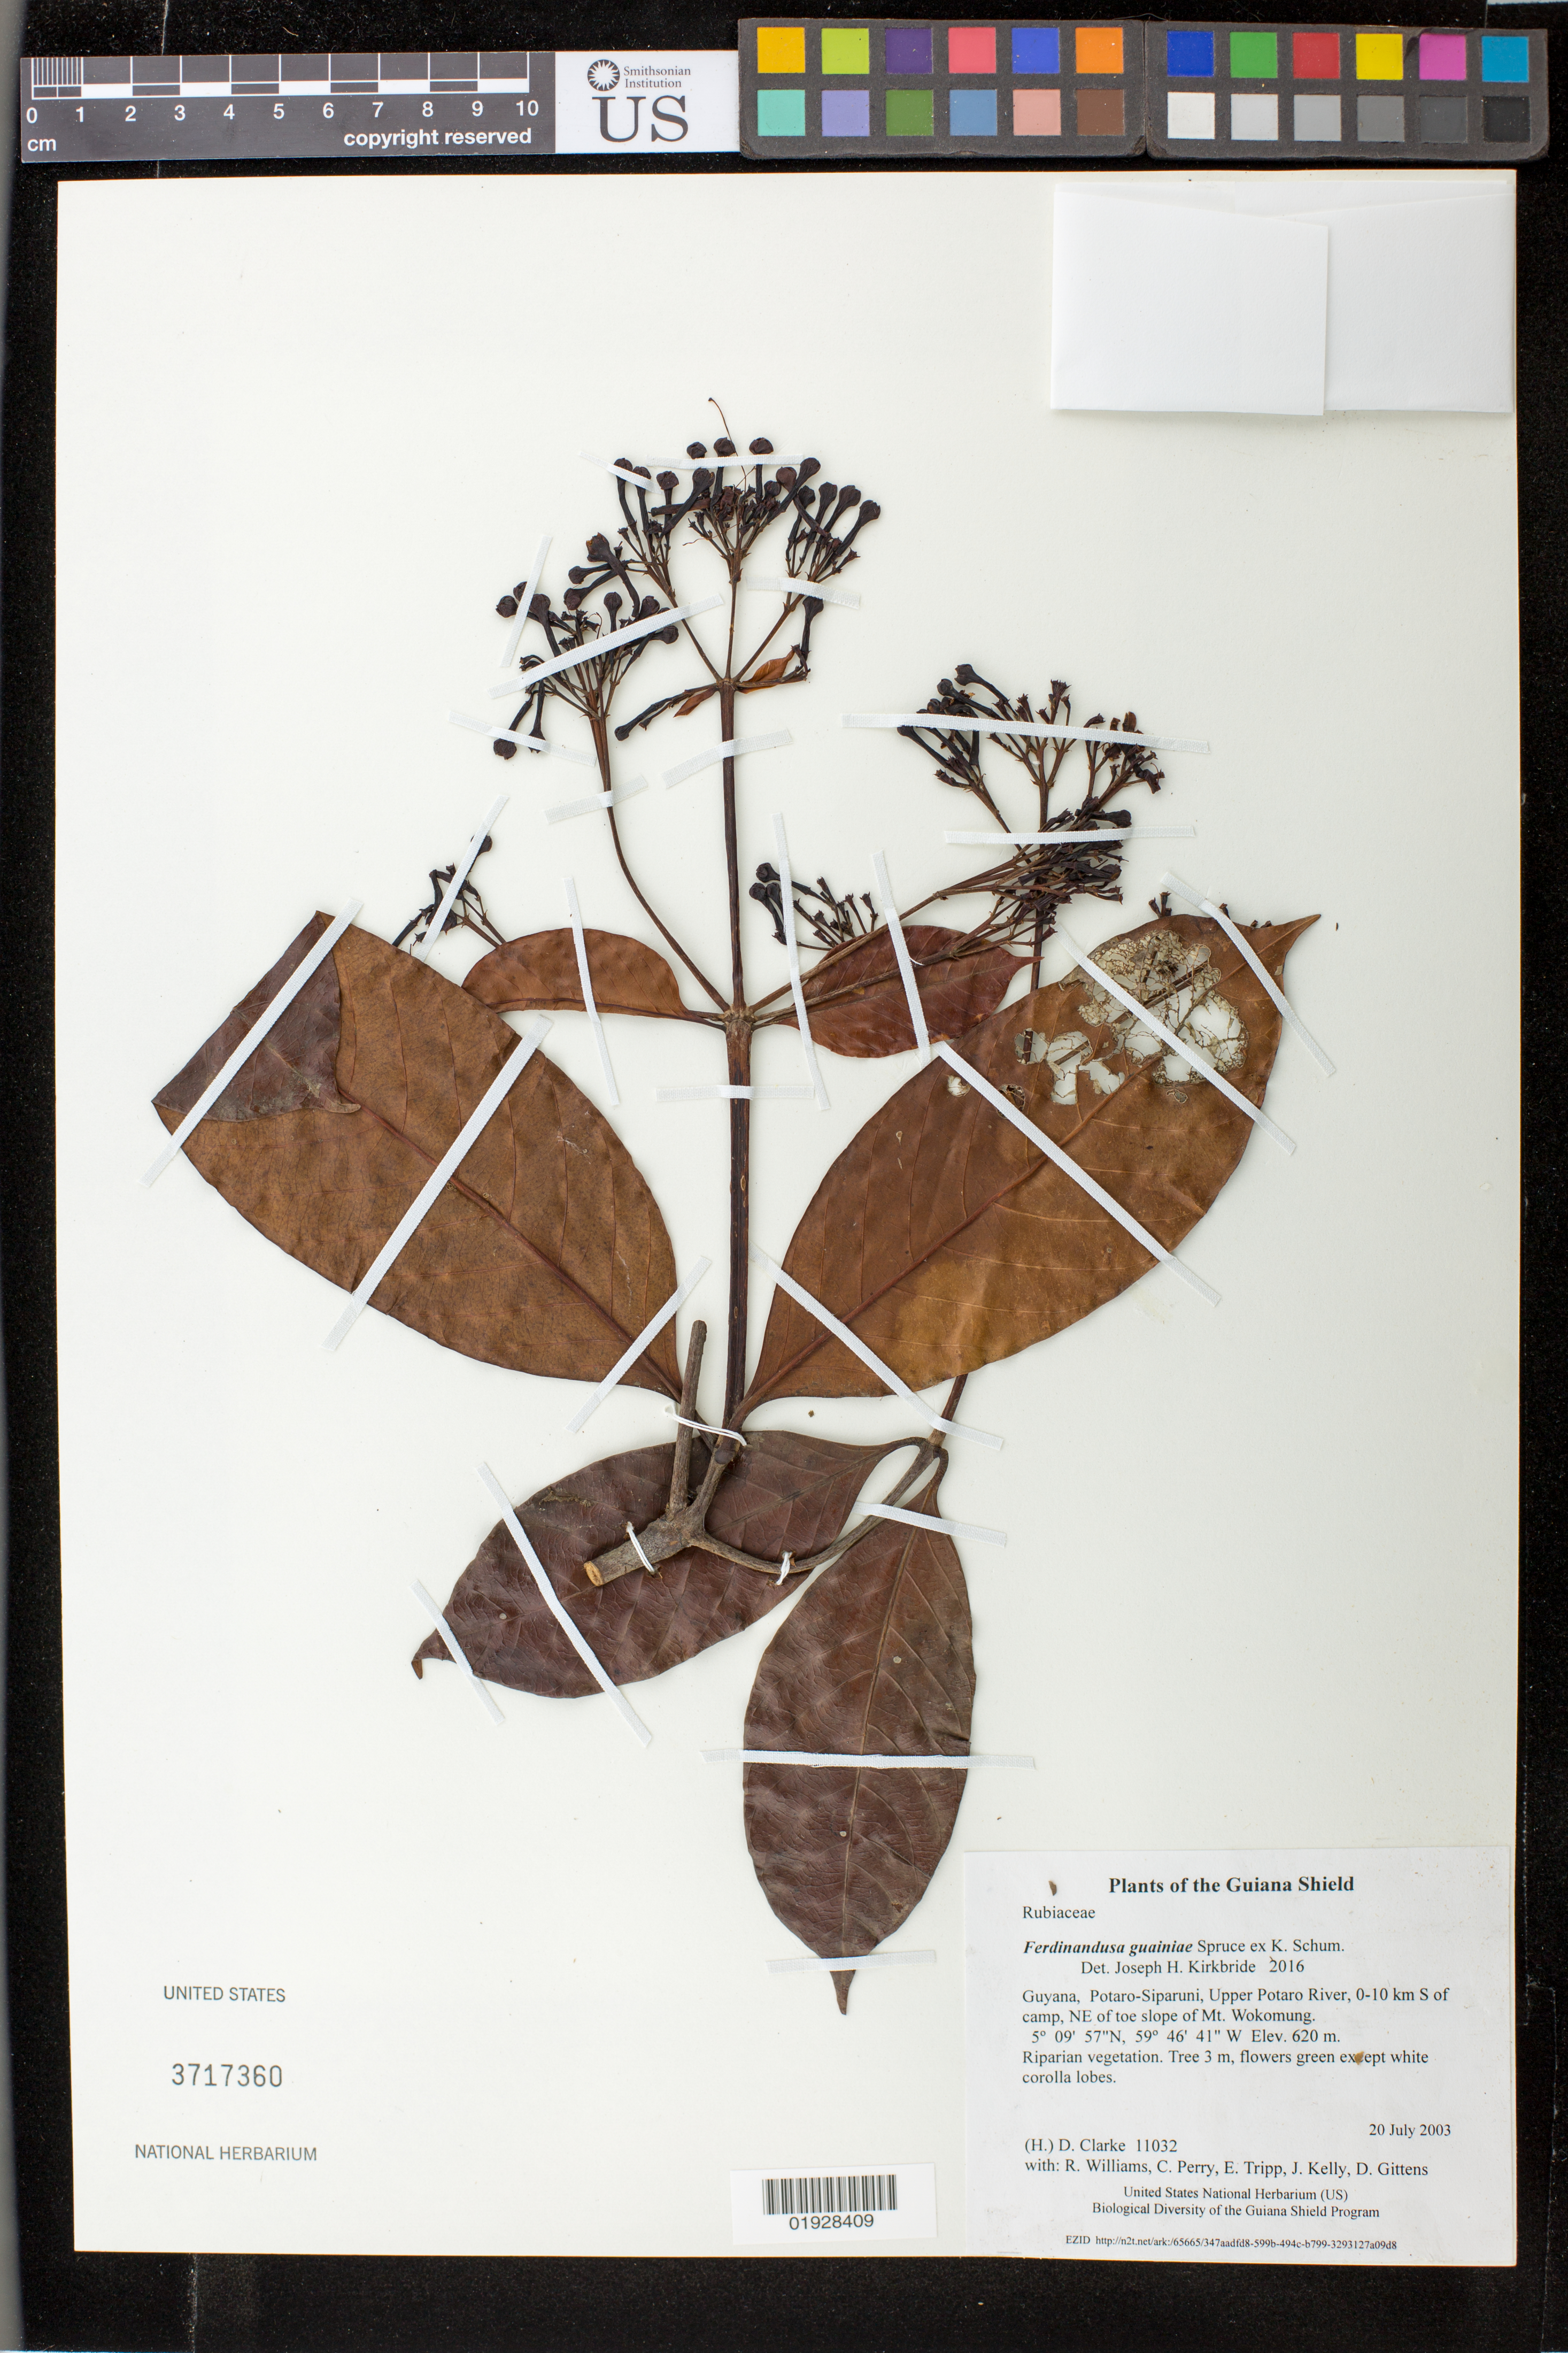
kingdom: Plantae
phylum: Tracheophyta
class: Magnoliopsida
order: Gentianales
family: Rubiaceae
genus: Ferdinandusa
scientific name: Ferdinandusa guainiae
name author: Spruce ex K. Schum.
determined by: Kirkbride, J. H.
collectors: H. D. Clarke, R. Williams, C. Perry, E. Tripp, J. Kelly, D. Gittens & S. R. Stern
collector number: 11032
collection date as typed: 20 July 2003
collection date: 2003-07-20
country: Guyana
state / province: Potaro-Siparuni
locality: Upper Potaro River, 0-10 km S of camp, NE of toe slope of Mt. Wokomung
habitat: Riparian vegetation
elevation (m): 620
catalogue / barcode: US 3717360